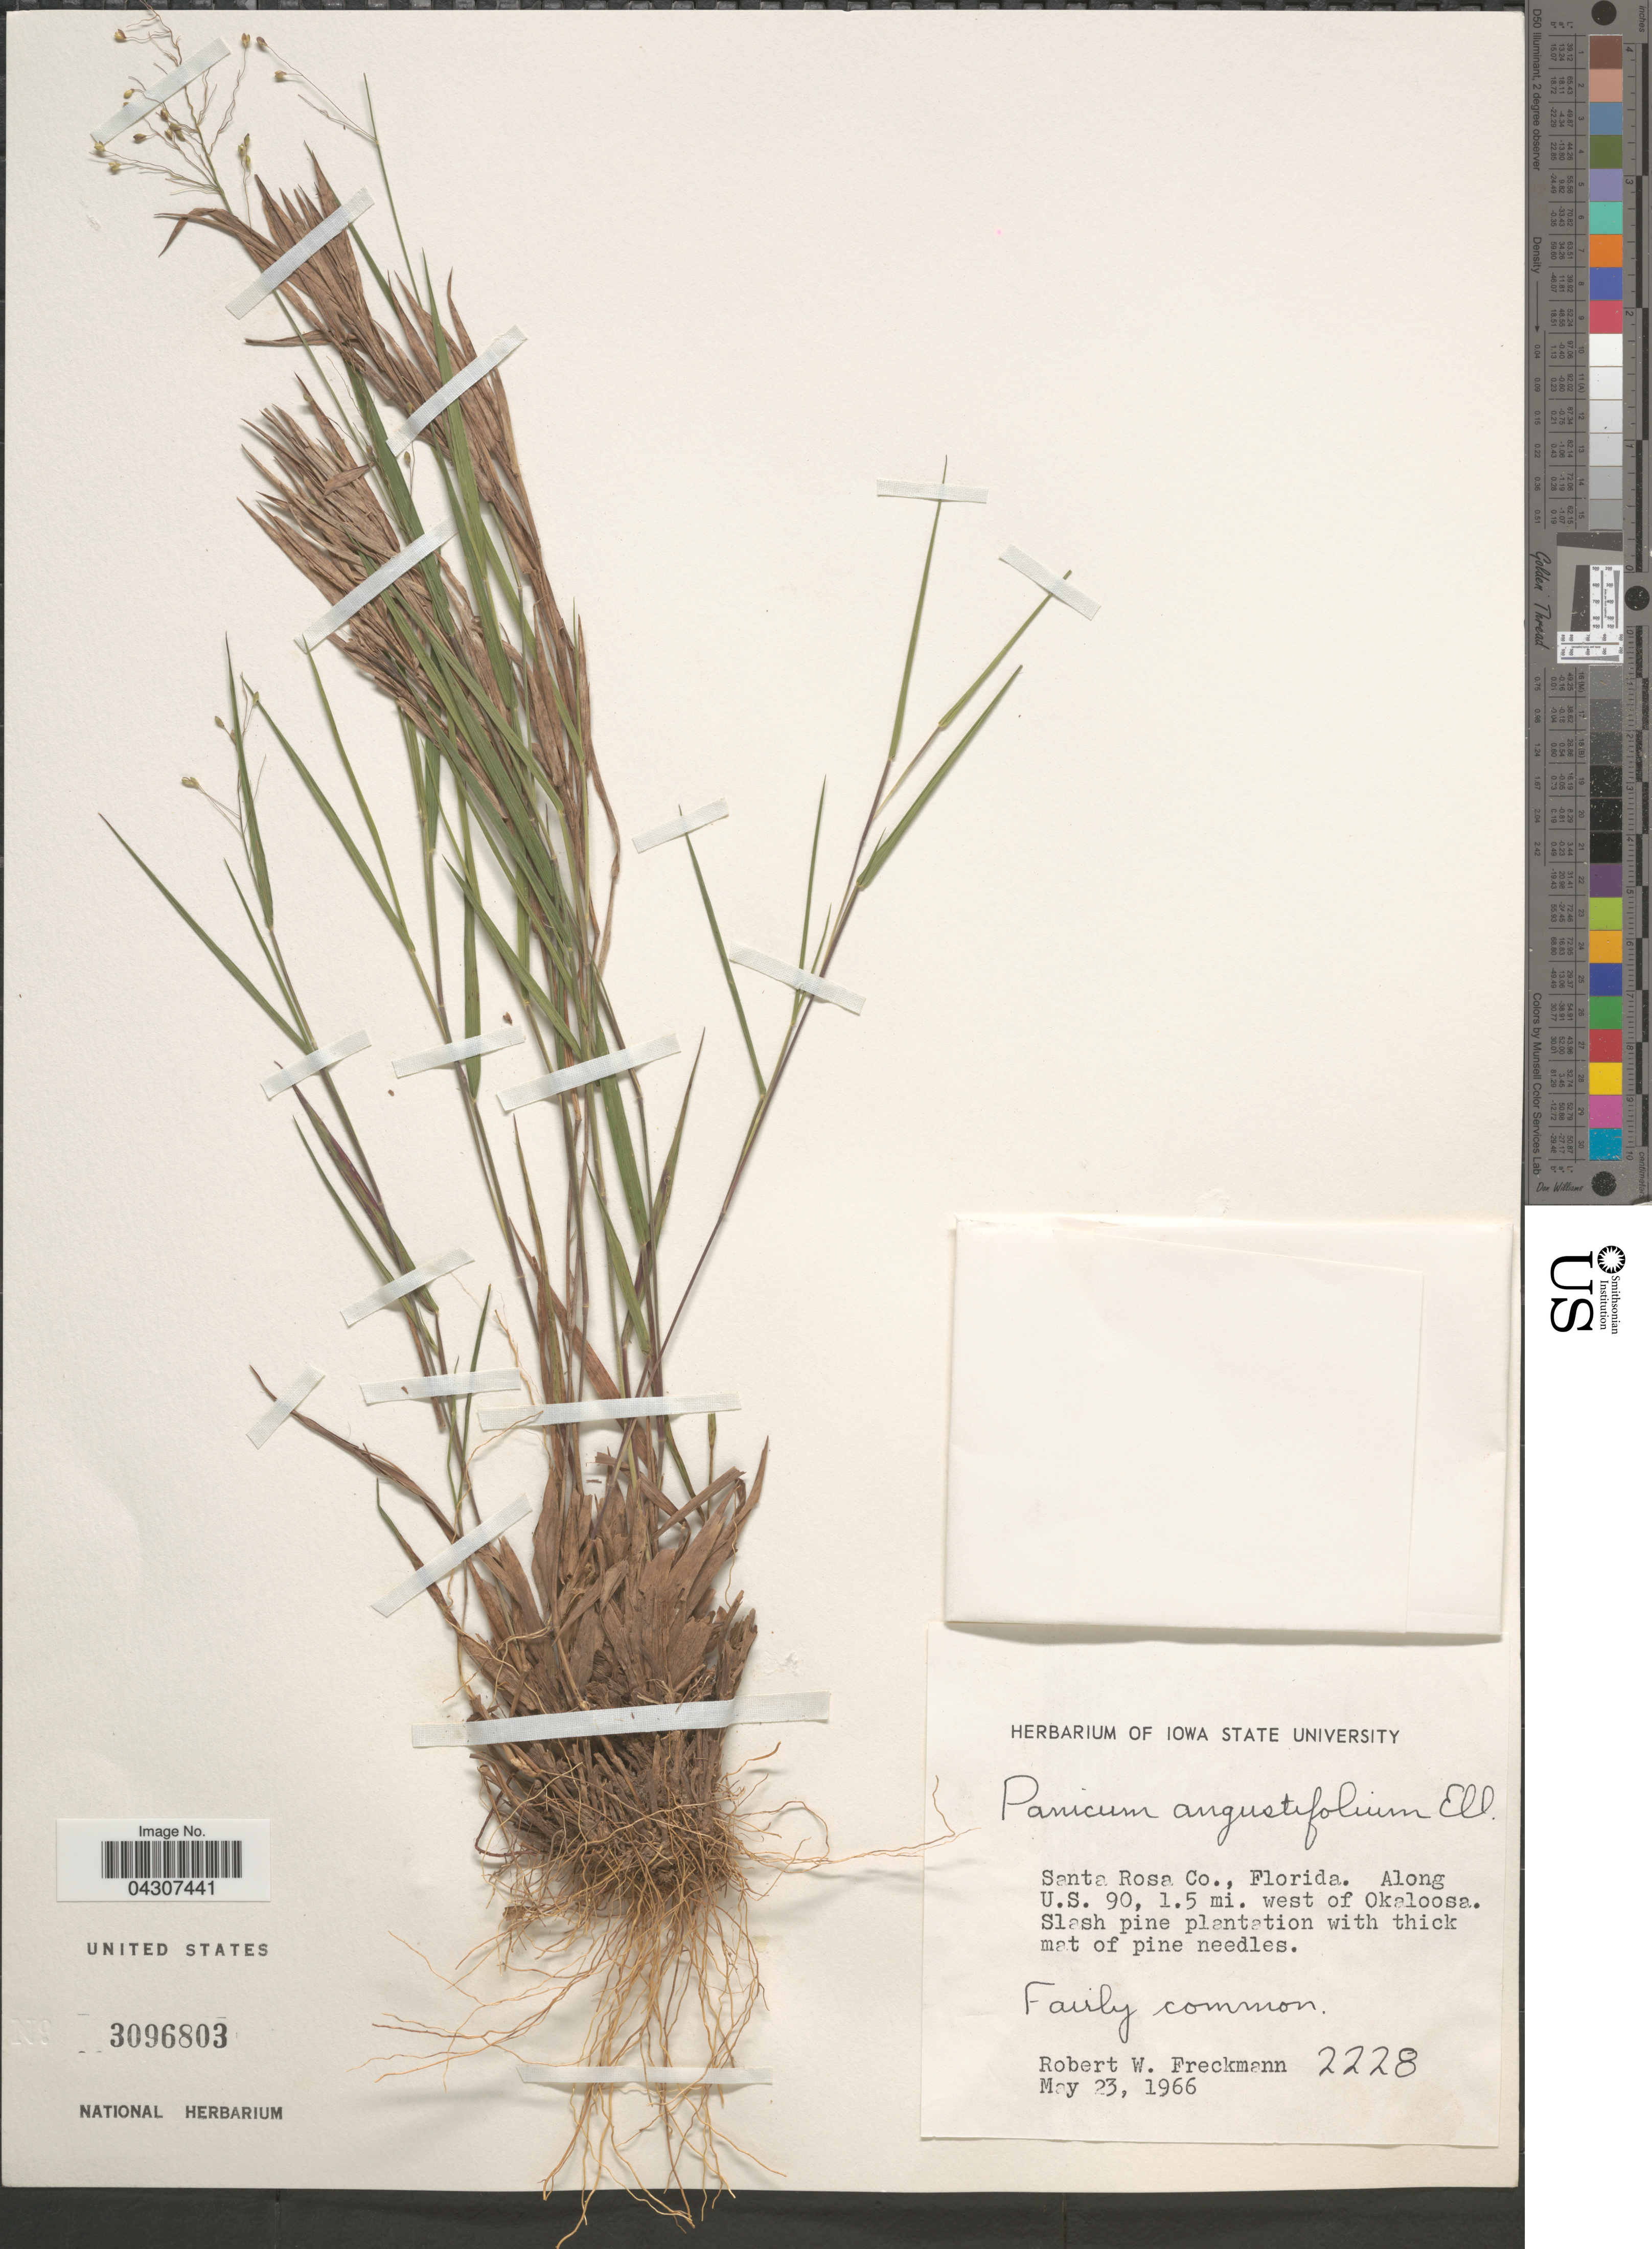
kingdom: Plantae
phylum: Tracheophyta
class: Liliopsida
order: Poales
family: Poaceae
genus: Dichanthelium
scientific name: Dichanthelium aciculare var. ramosum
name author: (Griseb.) Davidse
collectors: R. Freckmann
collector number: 2228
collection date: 1966-05-23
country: United States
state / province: Florida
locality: Santa Rosa Co. Along U.S. 90, 1.5 mi. west of Okaloosa. Slash pine plantation with thick mat of pine needles.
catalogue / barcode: US 3096803